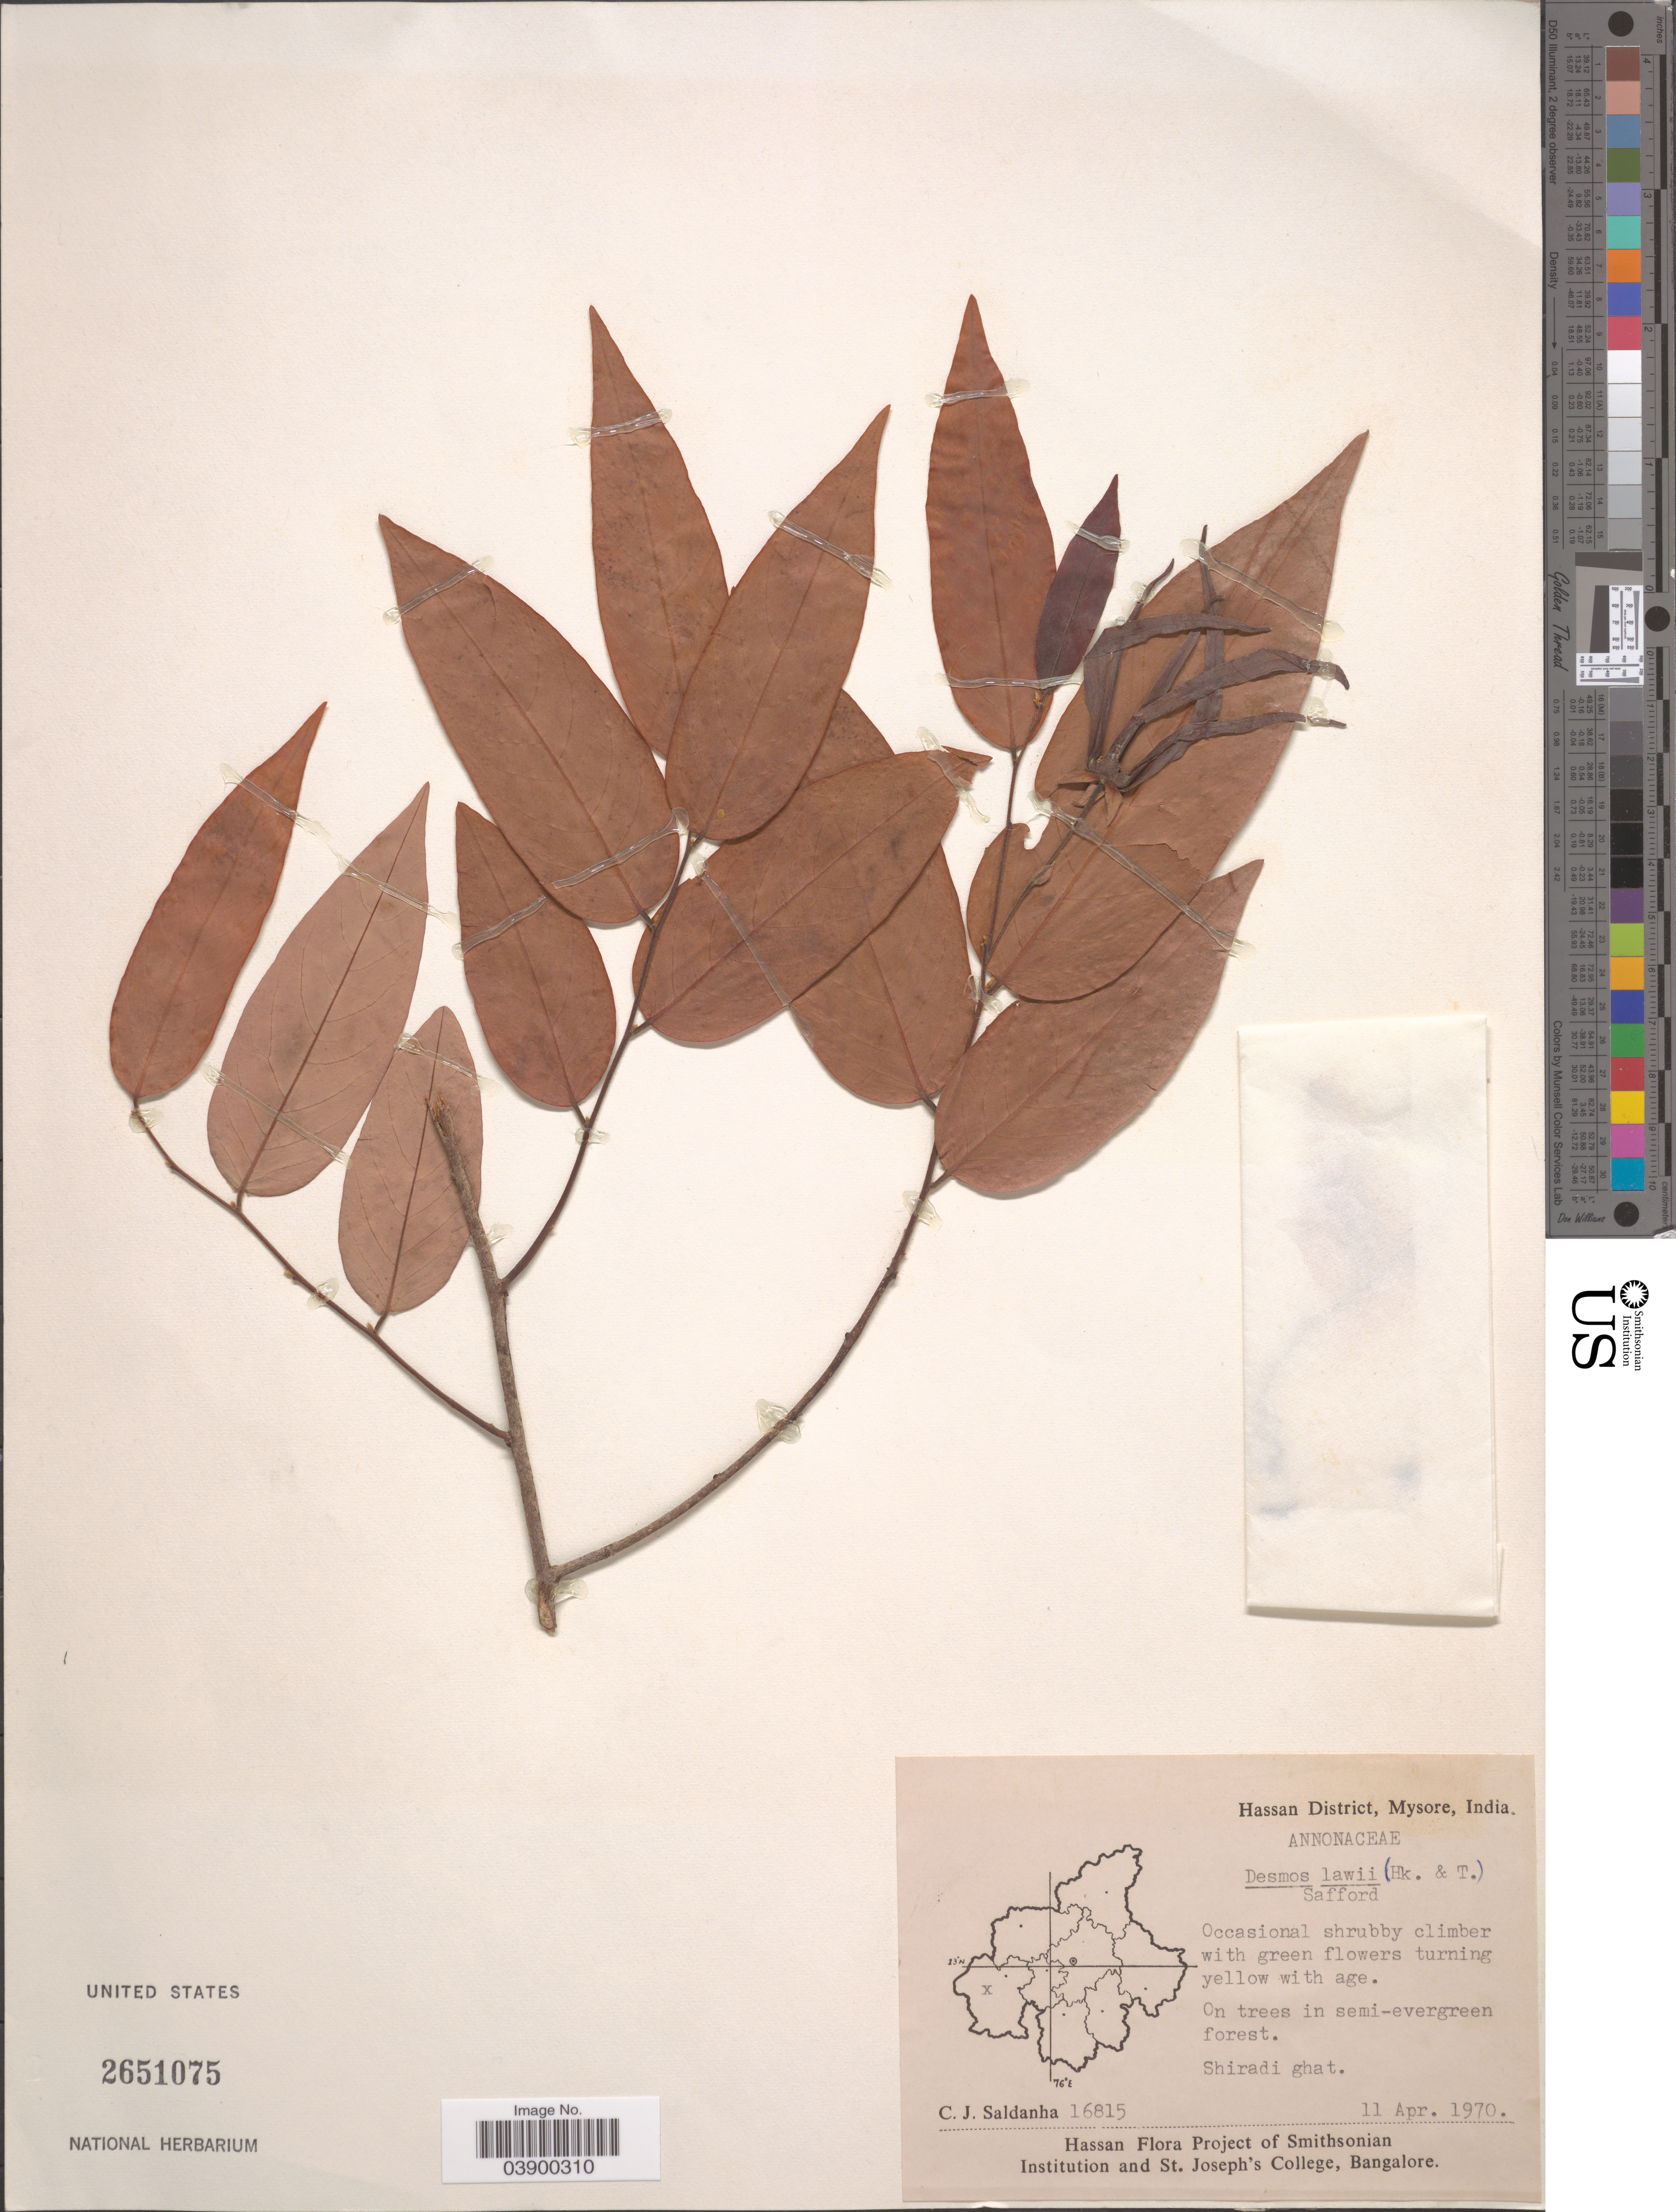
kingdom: Plantae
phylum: Tracheophyta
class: Magnoliopsida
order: Magnoliales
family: Annonaceae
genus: Desmos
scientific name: Desmos lawii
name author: (Hook. f. & Thomson) Saff.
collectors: C. J. Saldanha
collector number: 16815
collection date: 1970-04-11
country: India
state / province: Karnataka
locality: Hassan District, Mysore. Shiradi ghat.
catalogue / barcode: US 2651075